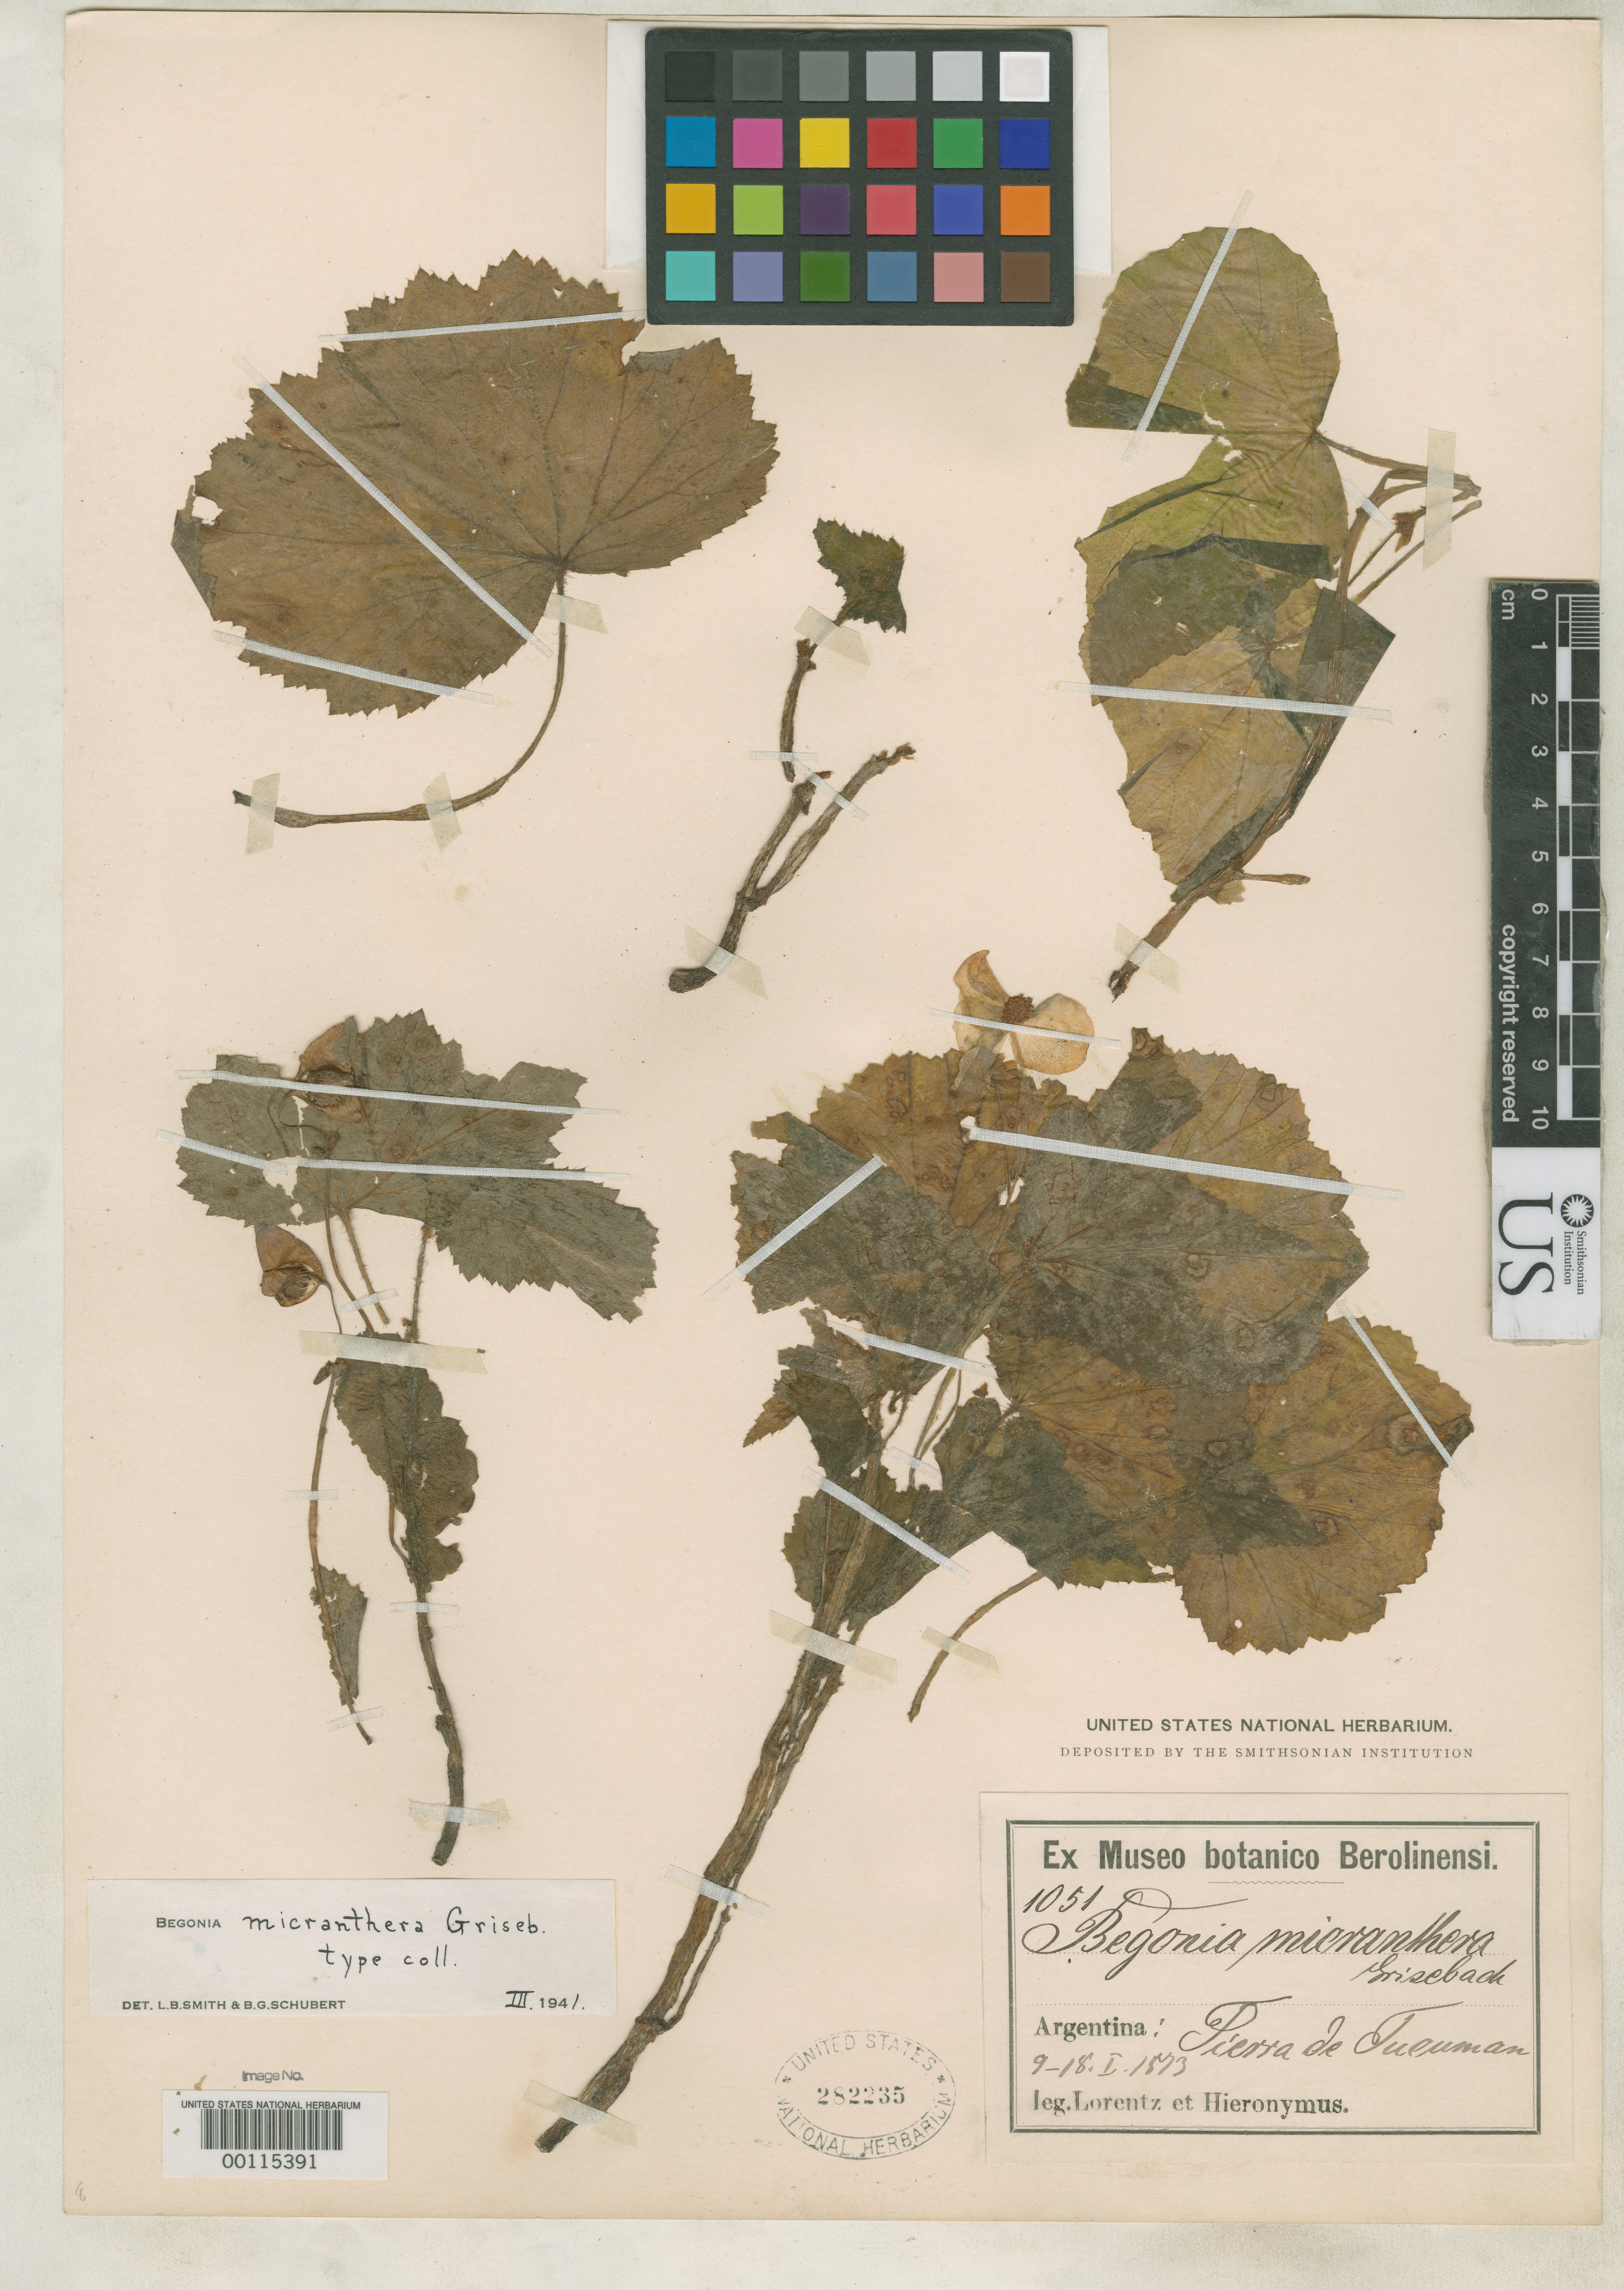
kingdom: Plantae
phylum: Tracheophyta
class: Magnoliopsida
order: Cucurbitales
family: Begoniaceae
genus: Begonia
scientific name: Begonia micranthera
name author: Griseb.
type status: Type Collection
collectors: P. G. Lorentz & G. H. Hieronymus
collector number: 1051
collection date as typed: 09 Jan 1873 to 18 Jan 1873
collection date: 1873-01-09/1873-01-18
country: Argentina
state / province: Tucumán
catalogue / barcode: US 282235